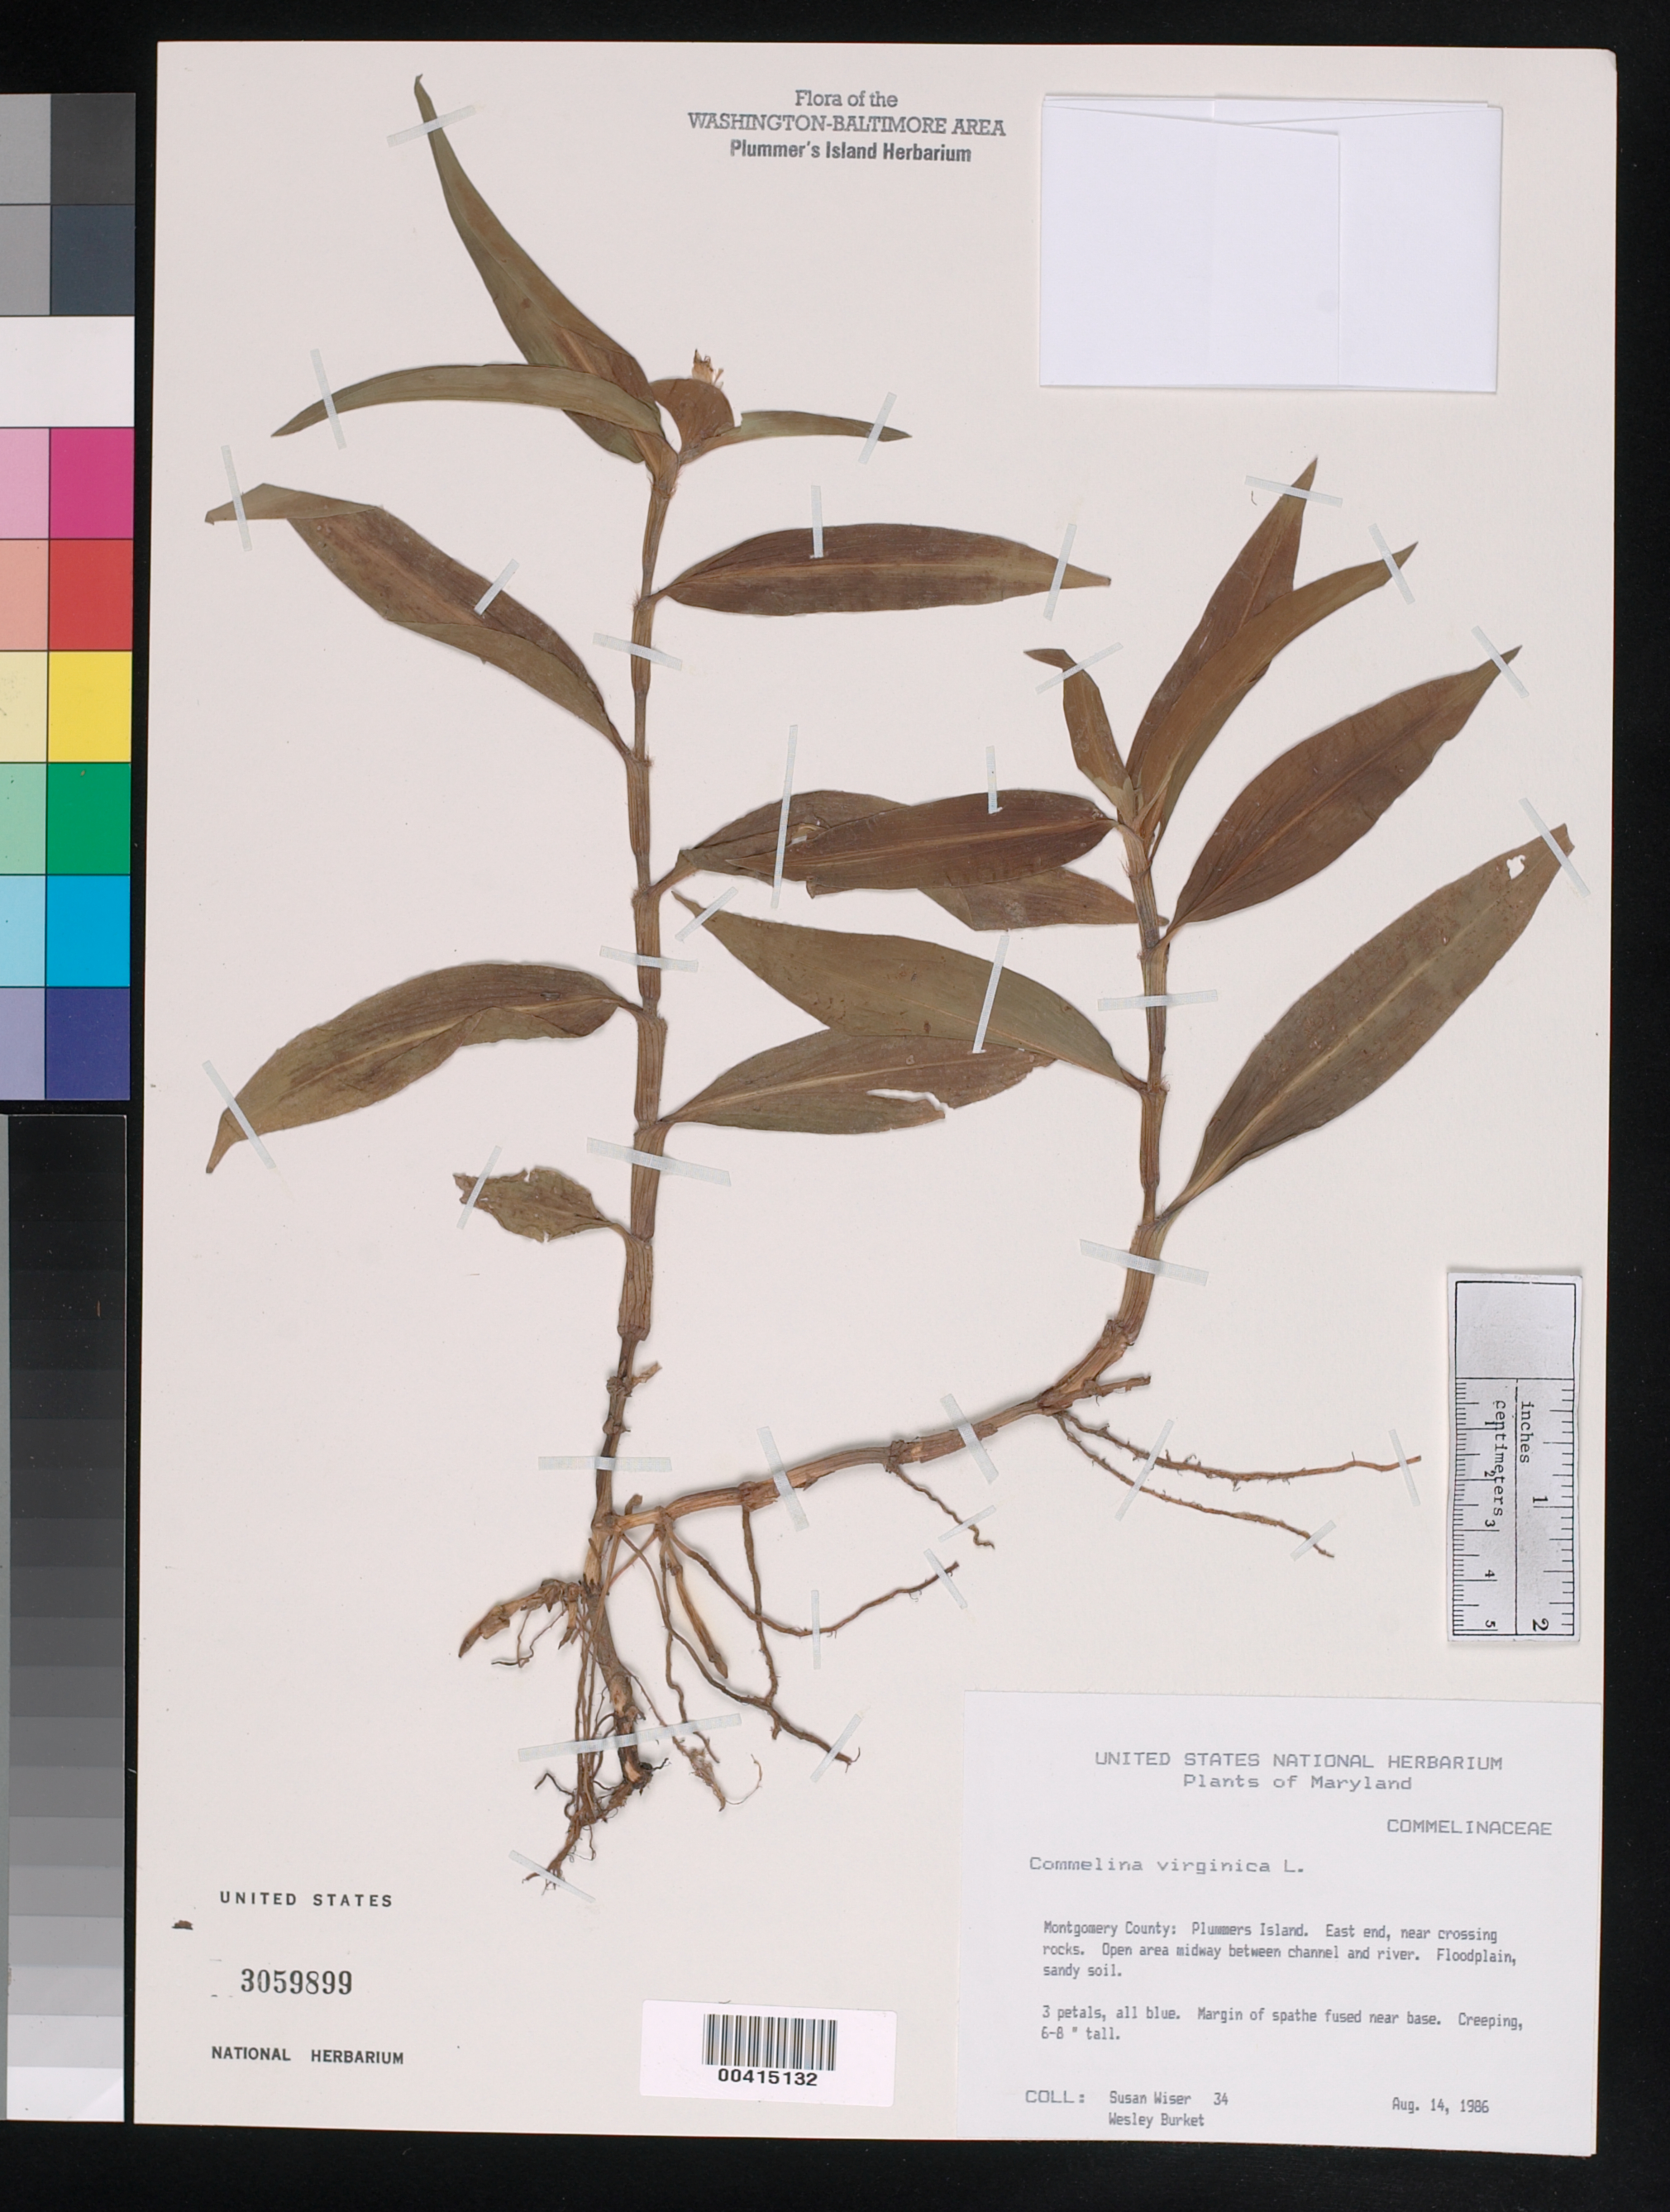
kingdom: Plantae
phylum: Tracheophyta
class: Liliopsida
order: Commelinales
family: Commelinaceae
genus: Commelina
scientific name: Commelina virginica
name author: L.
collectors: S. Wiser & W. Burket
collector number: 34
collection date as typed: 14 Aug 1986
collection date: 1986-08-14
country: United States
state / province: Maryland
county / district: Montgomery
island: Plummers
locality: Plummer's Island; east end, near Crossing Rocks. Open area midway between channel and River. C. & O. Canal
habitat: Floodplain, sandy soil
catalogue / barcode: US 3059899